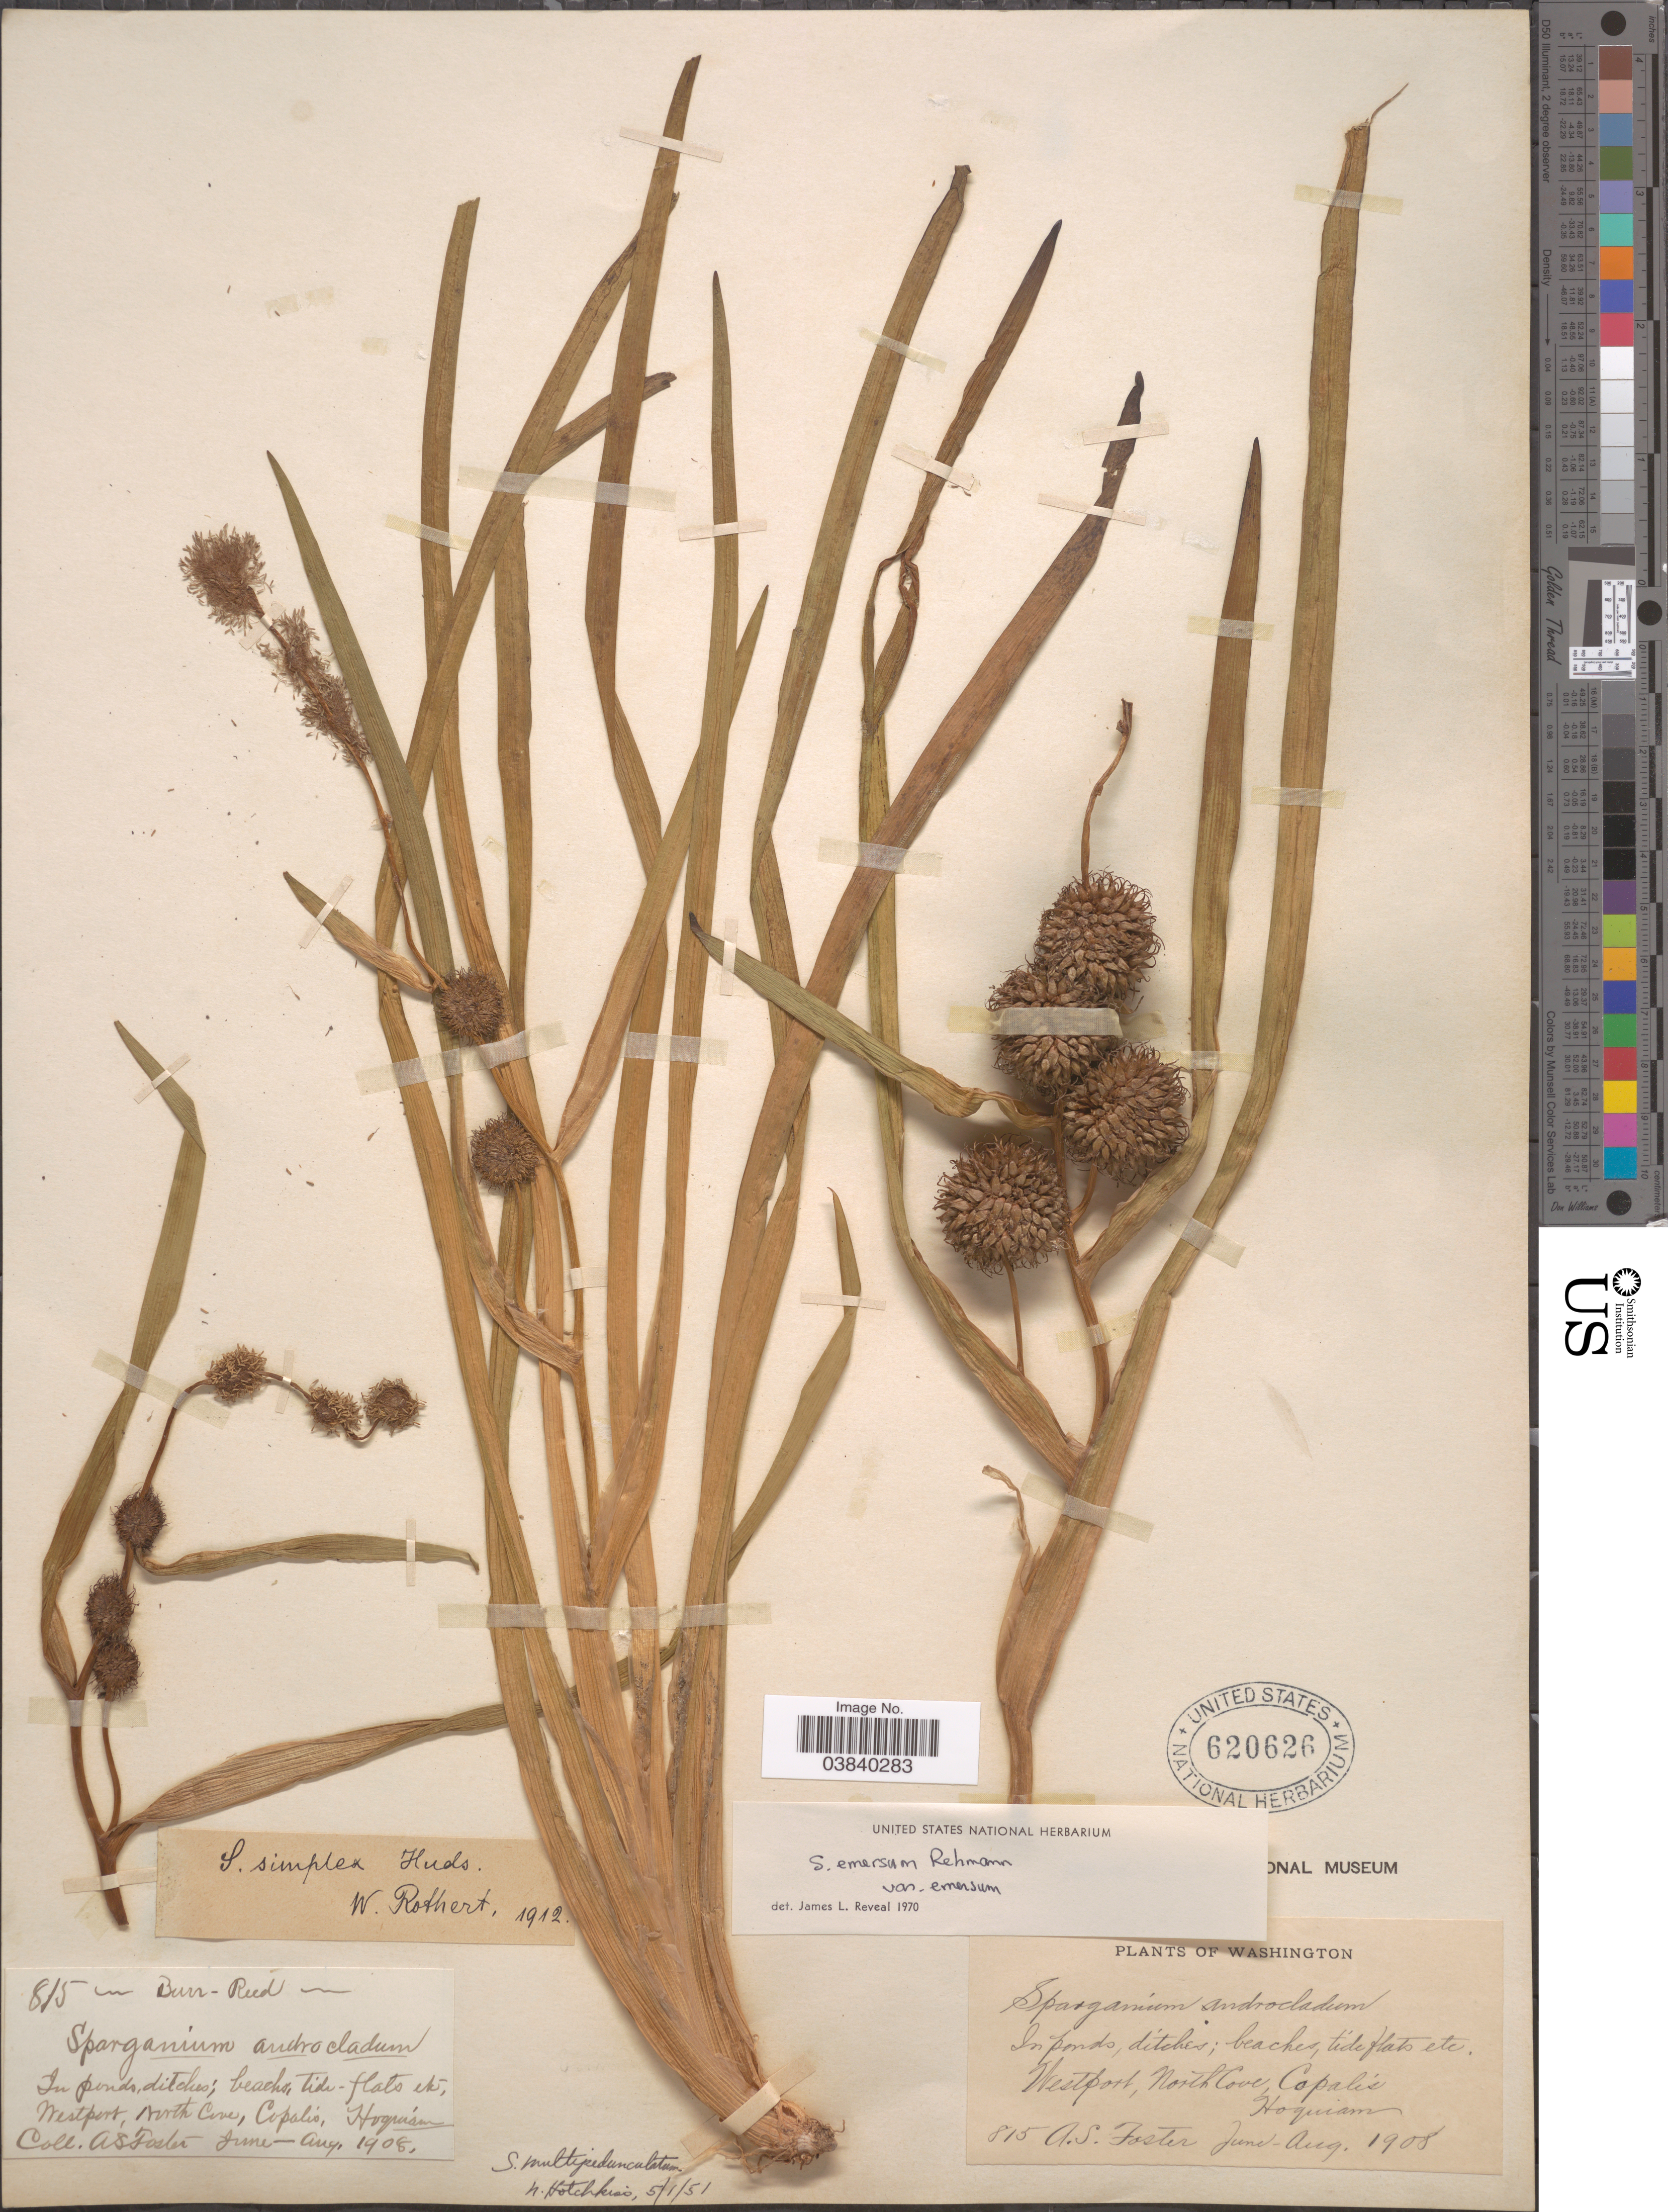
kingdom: Plantae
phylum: Tracheophyta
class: Liliopsida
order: Poales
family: Typhaceae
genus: Sparganium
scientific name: Sparganium emersum var. multipedunculatum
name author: (Morong) Reveal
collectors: A. S. Foster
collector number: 815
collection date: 1908-06/1908-08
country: United States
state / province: Washington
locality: Westport, North Cove, Copalis, Hoquiam.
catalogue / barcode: US 620626